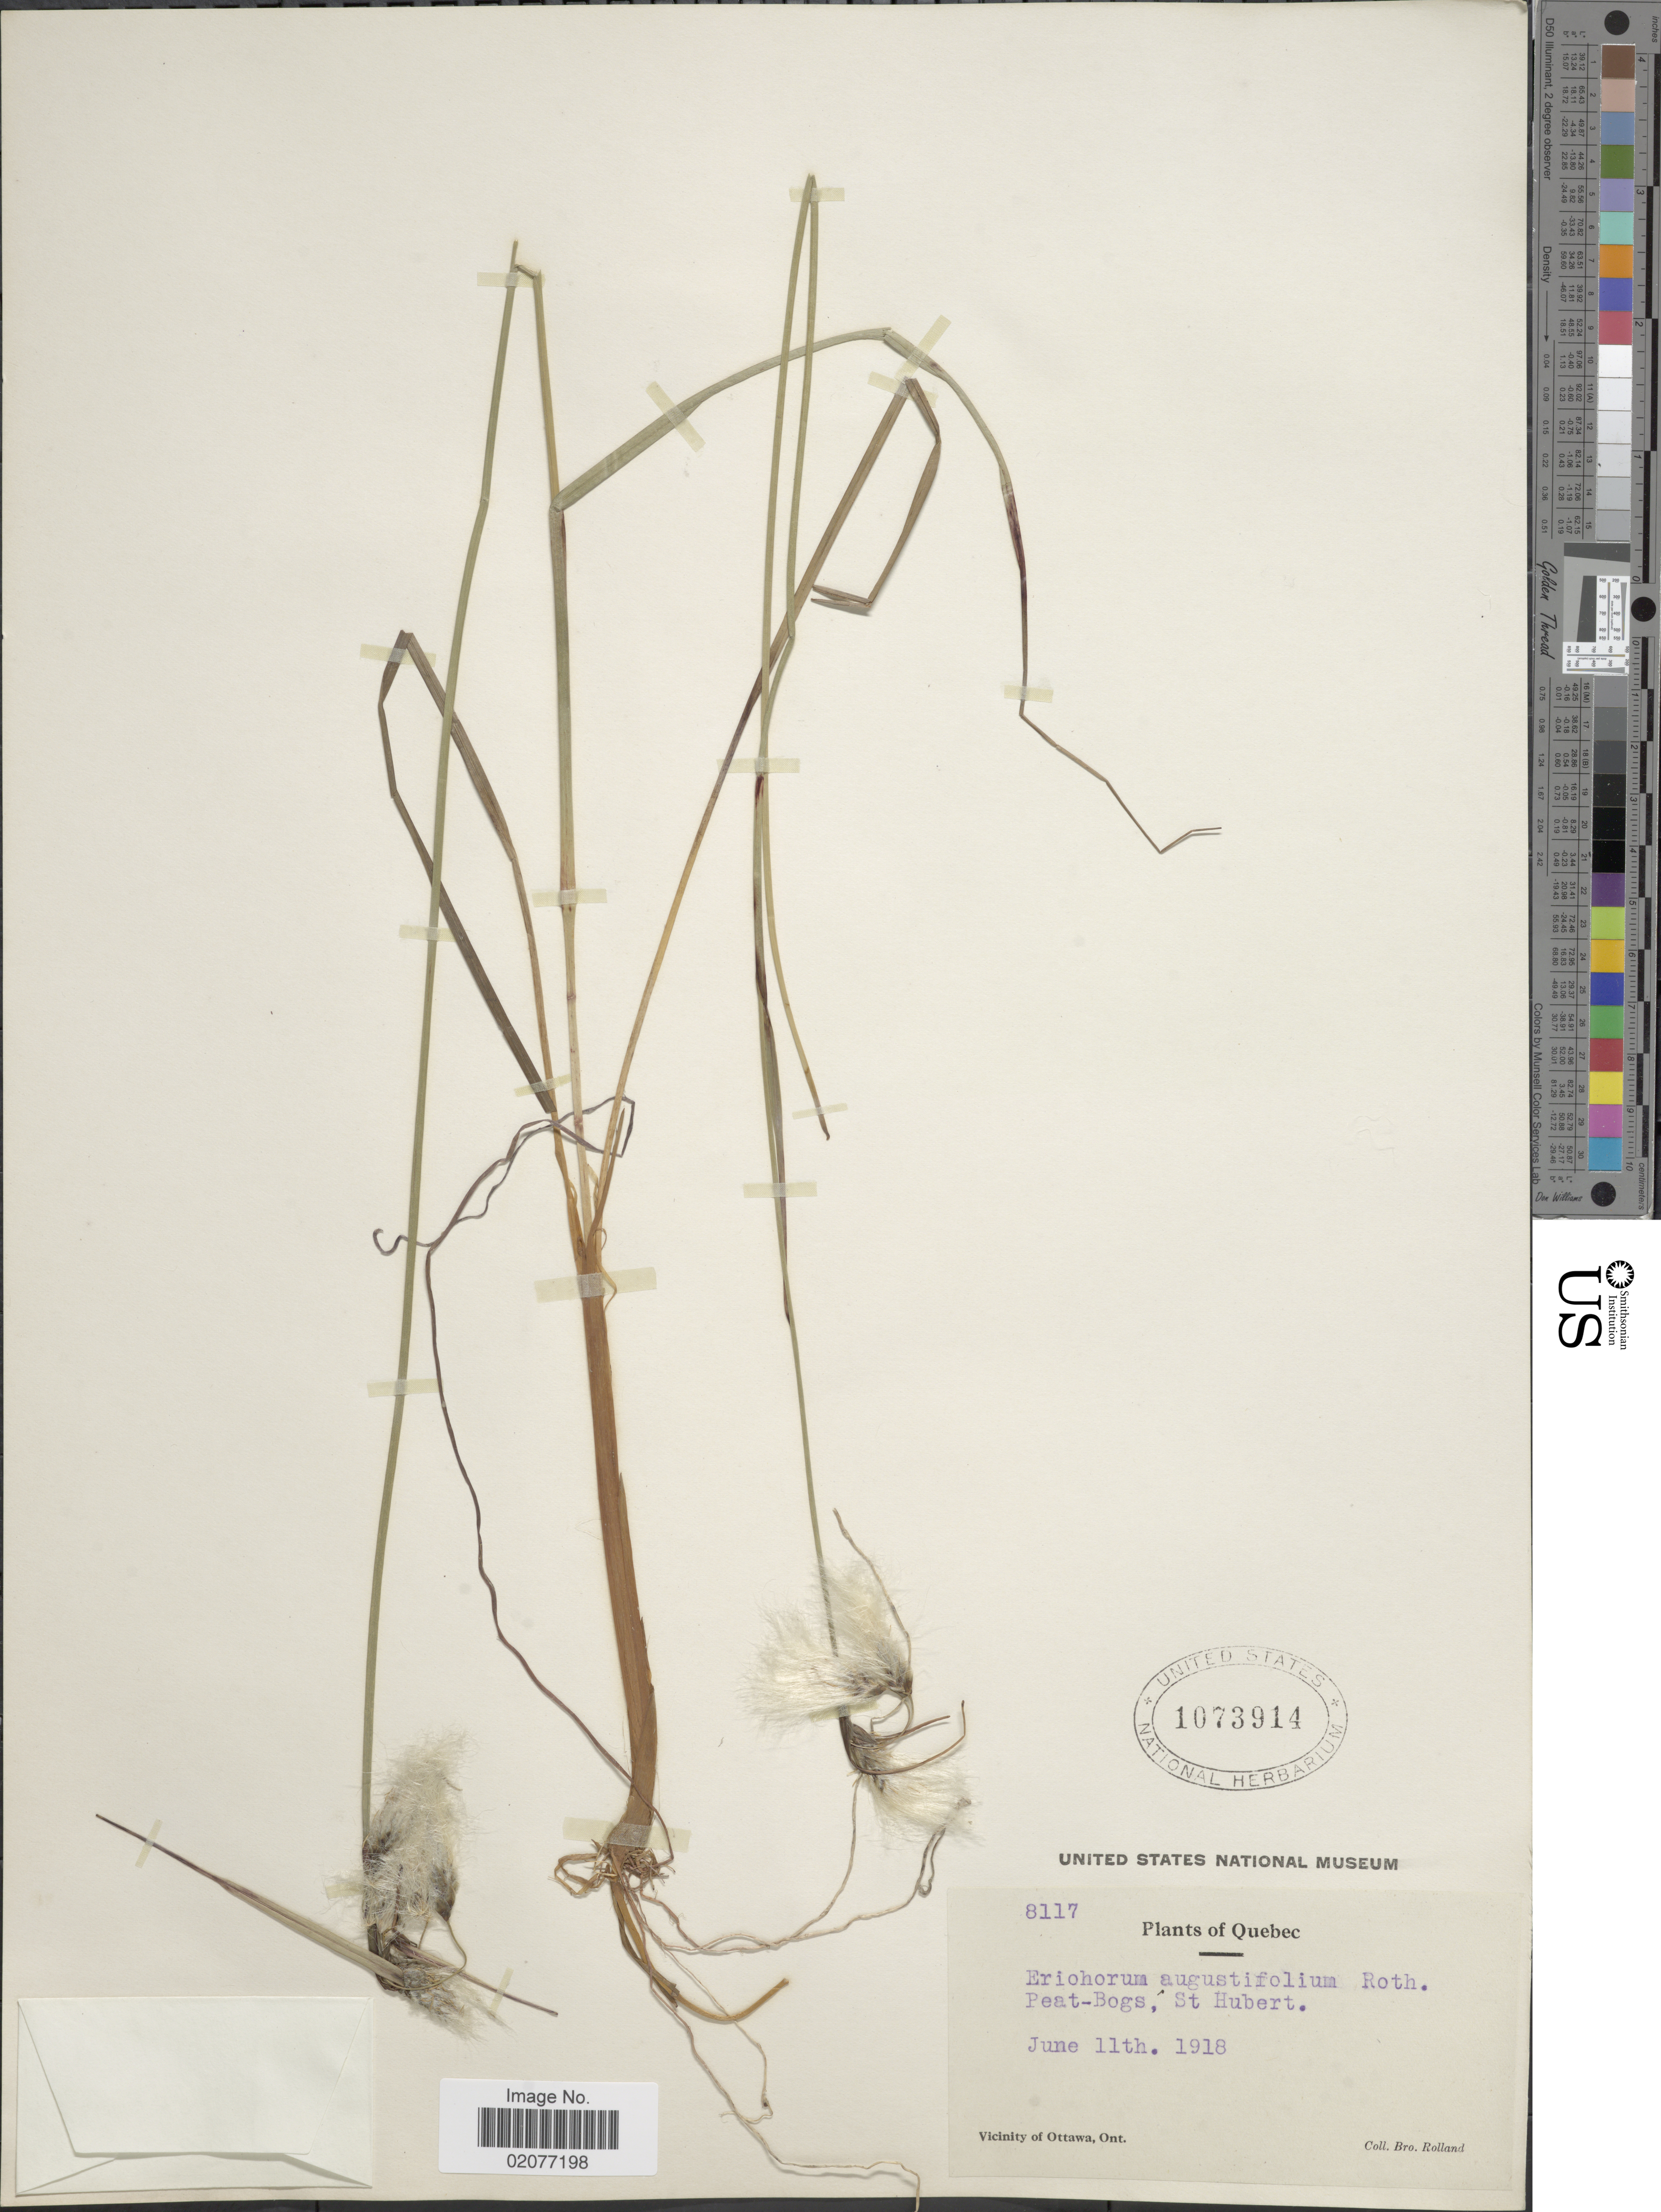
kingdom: Plantae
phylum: Tracheophyta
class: Liliopsida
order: Poales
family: Cyperaceae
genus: Eriophorum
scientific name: Eriophorum angustifolium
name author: Honck.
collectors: B. Rolland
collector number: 8117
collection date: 1918-06-11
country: Canada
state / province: Quebec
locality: Quebec, Peat-Bogs- St. Hubert. Vicinity of Ottawa, Ont.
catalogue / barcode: US 1073914